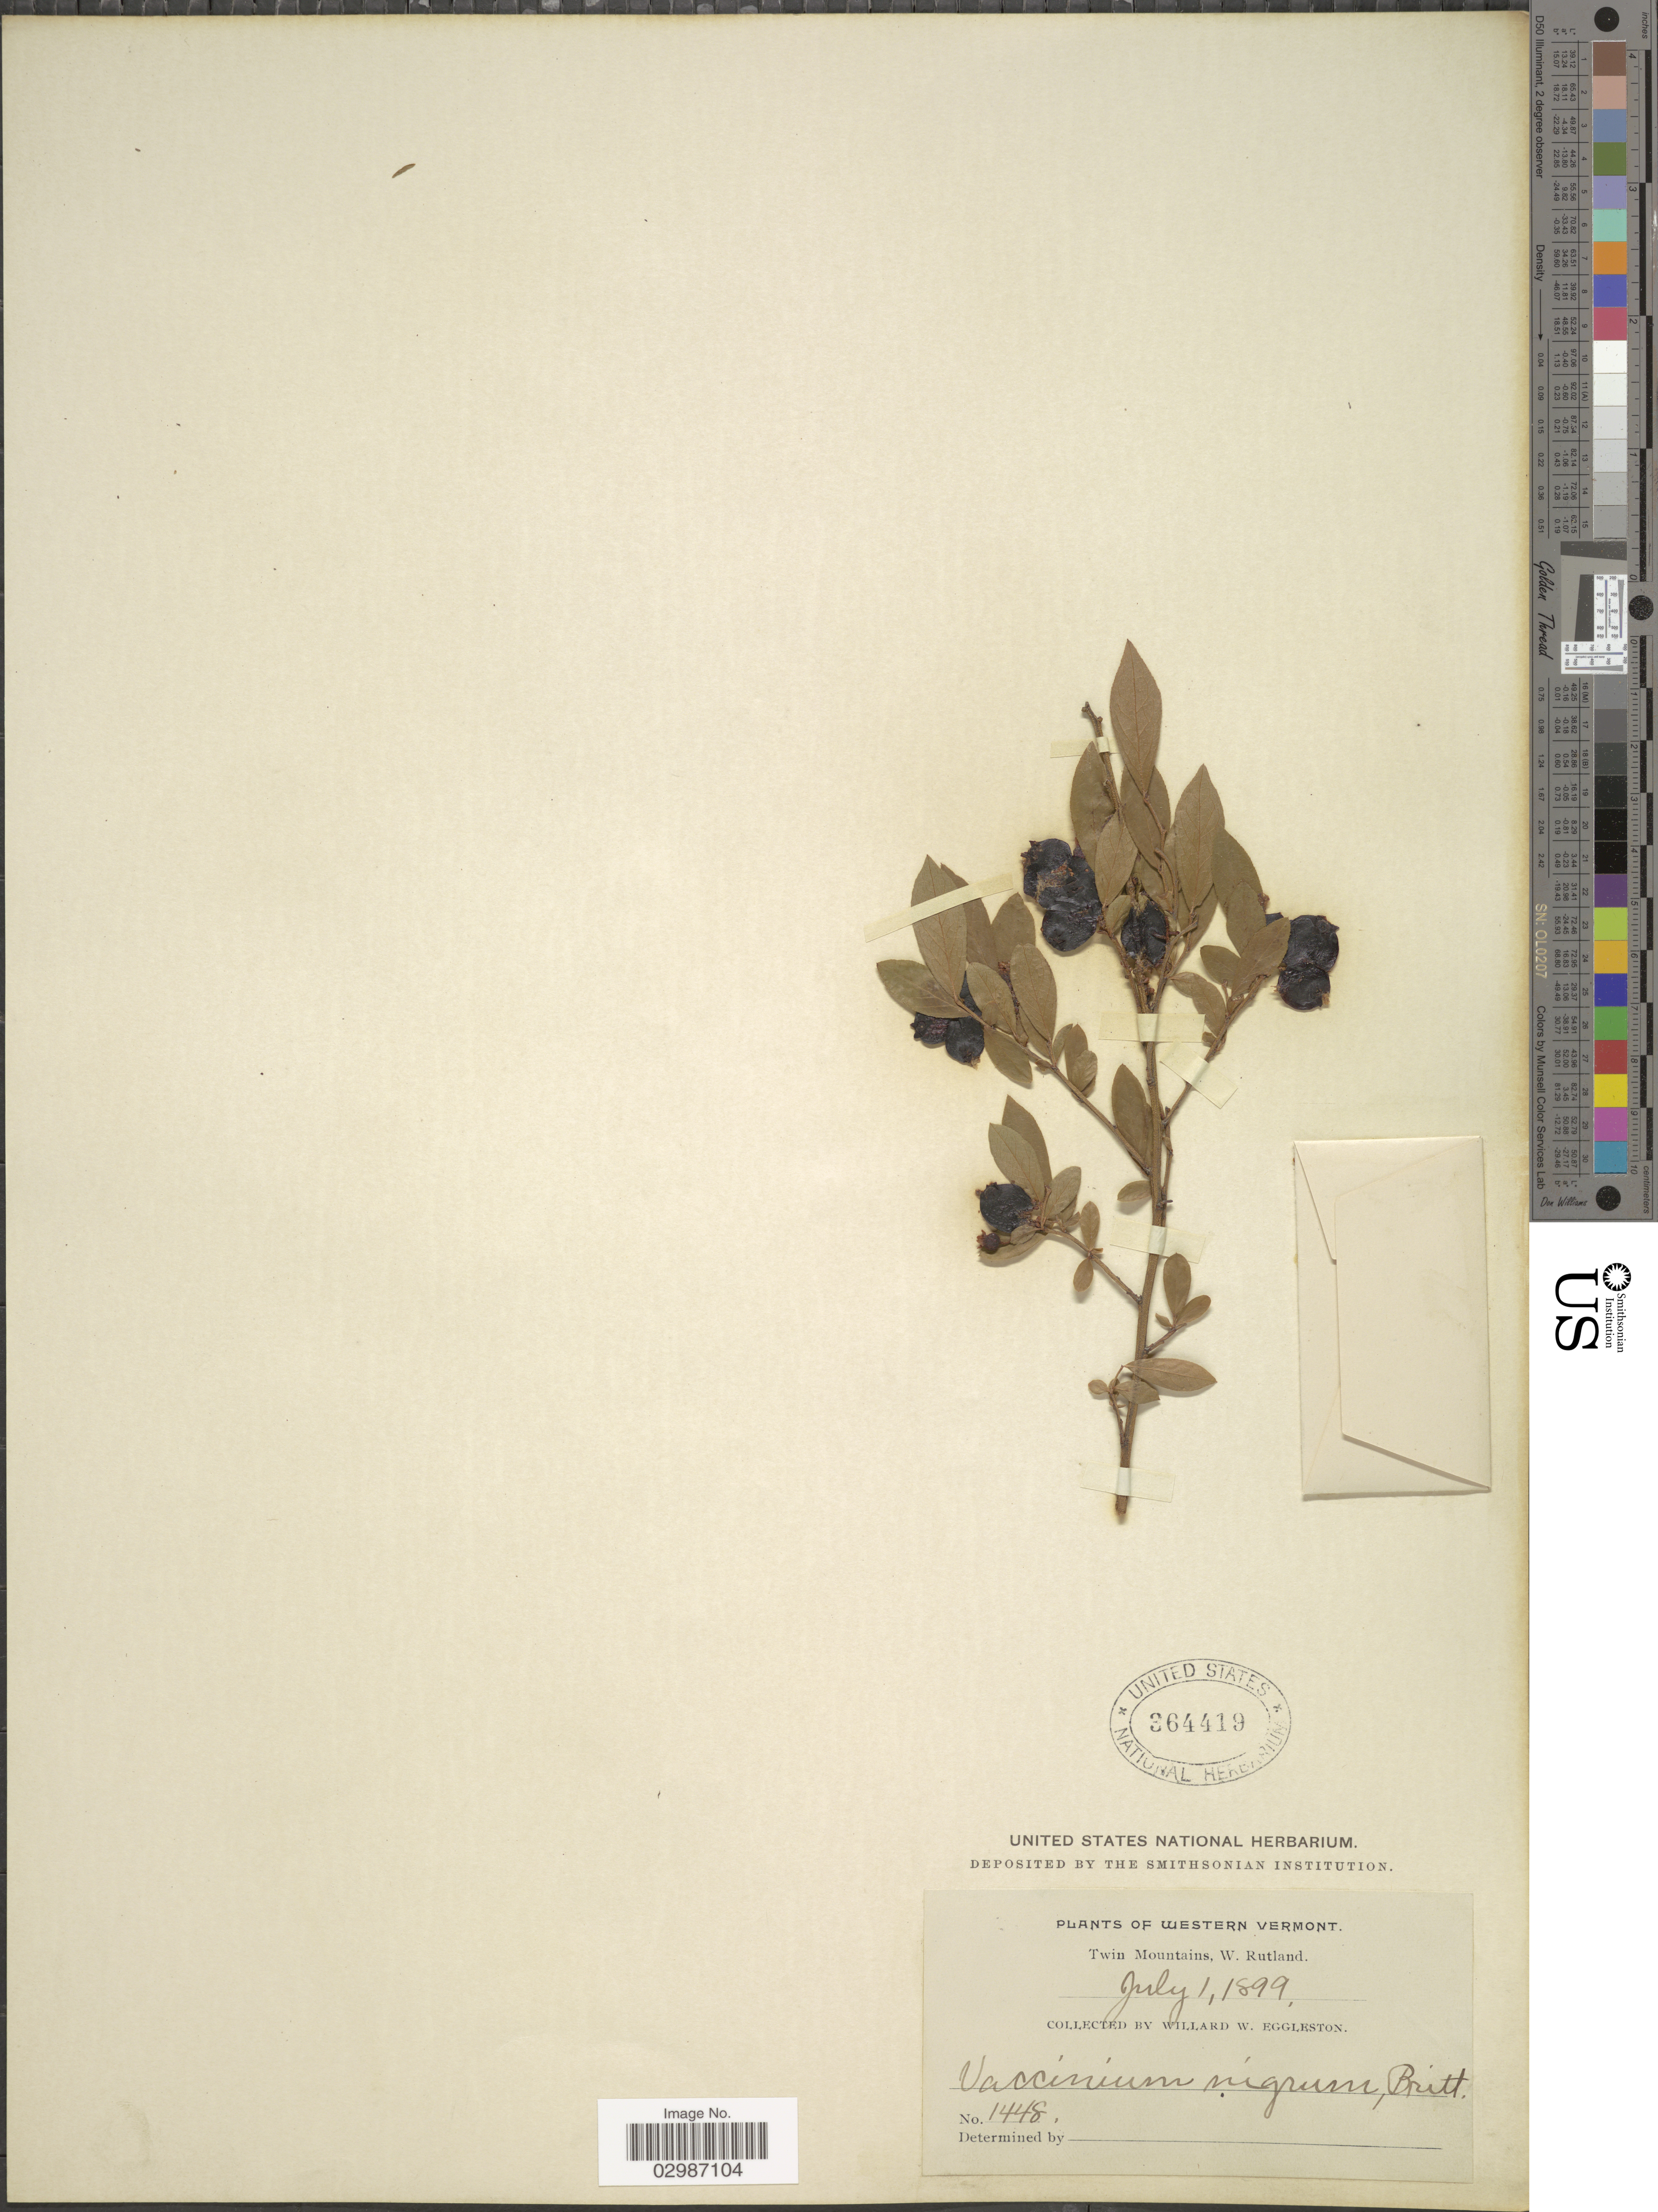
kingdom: Plantae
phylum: Tracheophyta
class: Magnoliopsida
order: Ericales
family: Ericaceae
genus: Vaccinium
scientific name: Vaccinium angustifolium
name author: Aiton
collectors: W. W. Eggleston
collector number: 1448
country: United States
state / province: Vermont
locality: Western Vermont. Twin Mountains, W. Rutland.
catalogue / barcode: US 364419